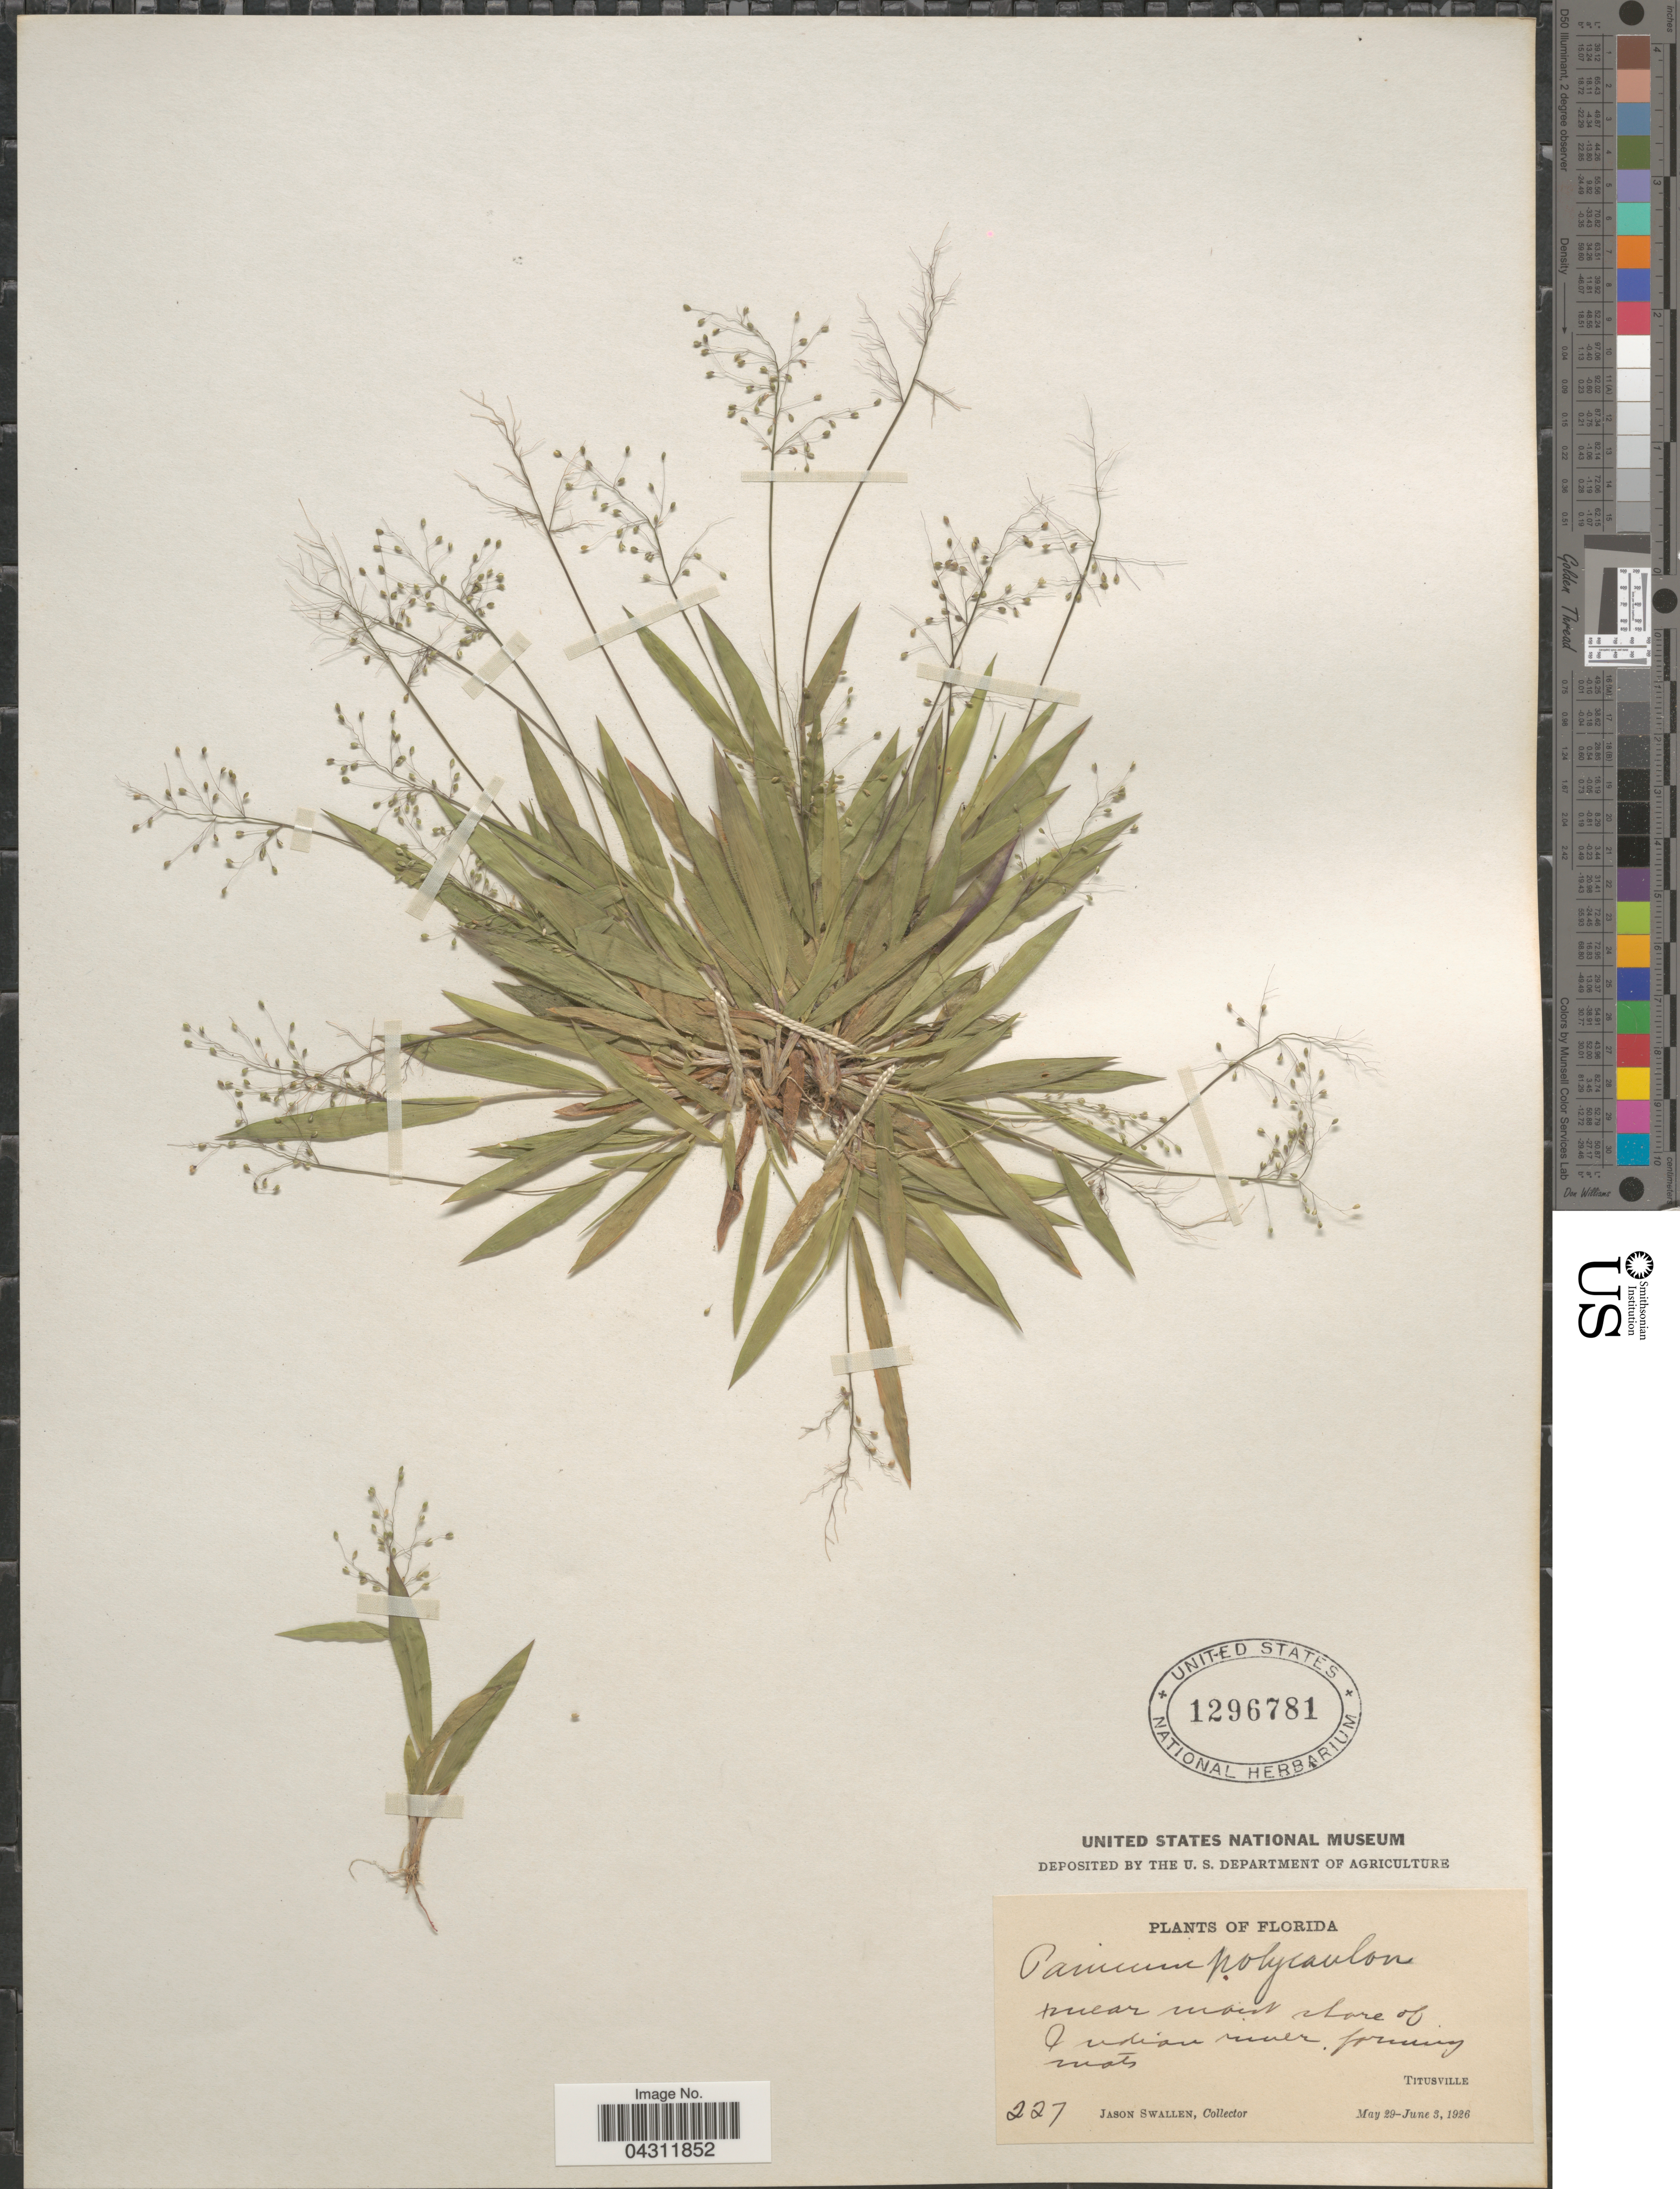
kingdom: Plantae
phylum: Tracheophyta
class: Liliopsida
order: Poales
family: Poaceae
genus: Dichanthelium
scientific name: Dichanthelium strigosum var. glabrescens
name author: (Griseb.) Freckmann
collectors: J. R. Swallen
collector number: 227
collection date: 1926-05-29/1926-06-03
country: United States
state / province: Florida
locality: Near moist shore of Indian river. Titusville.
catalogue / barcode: US 1296781